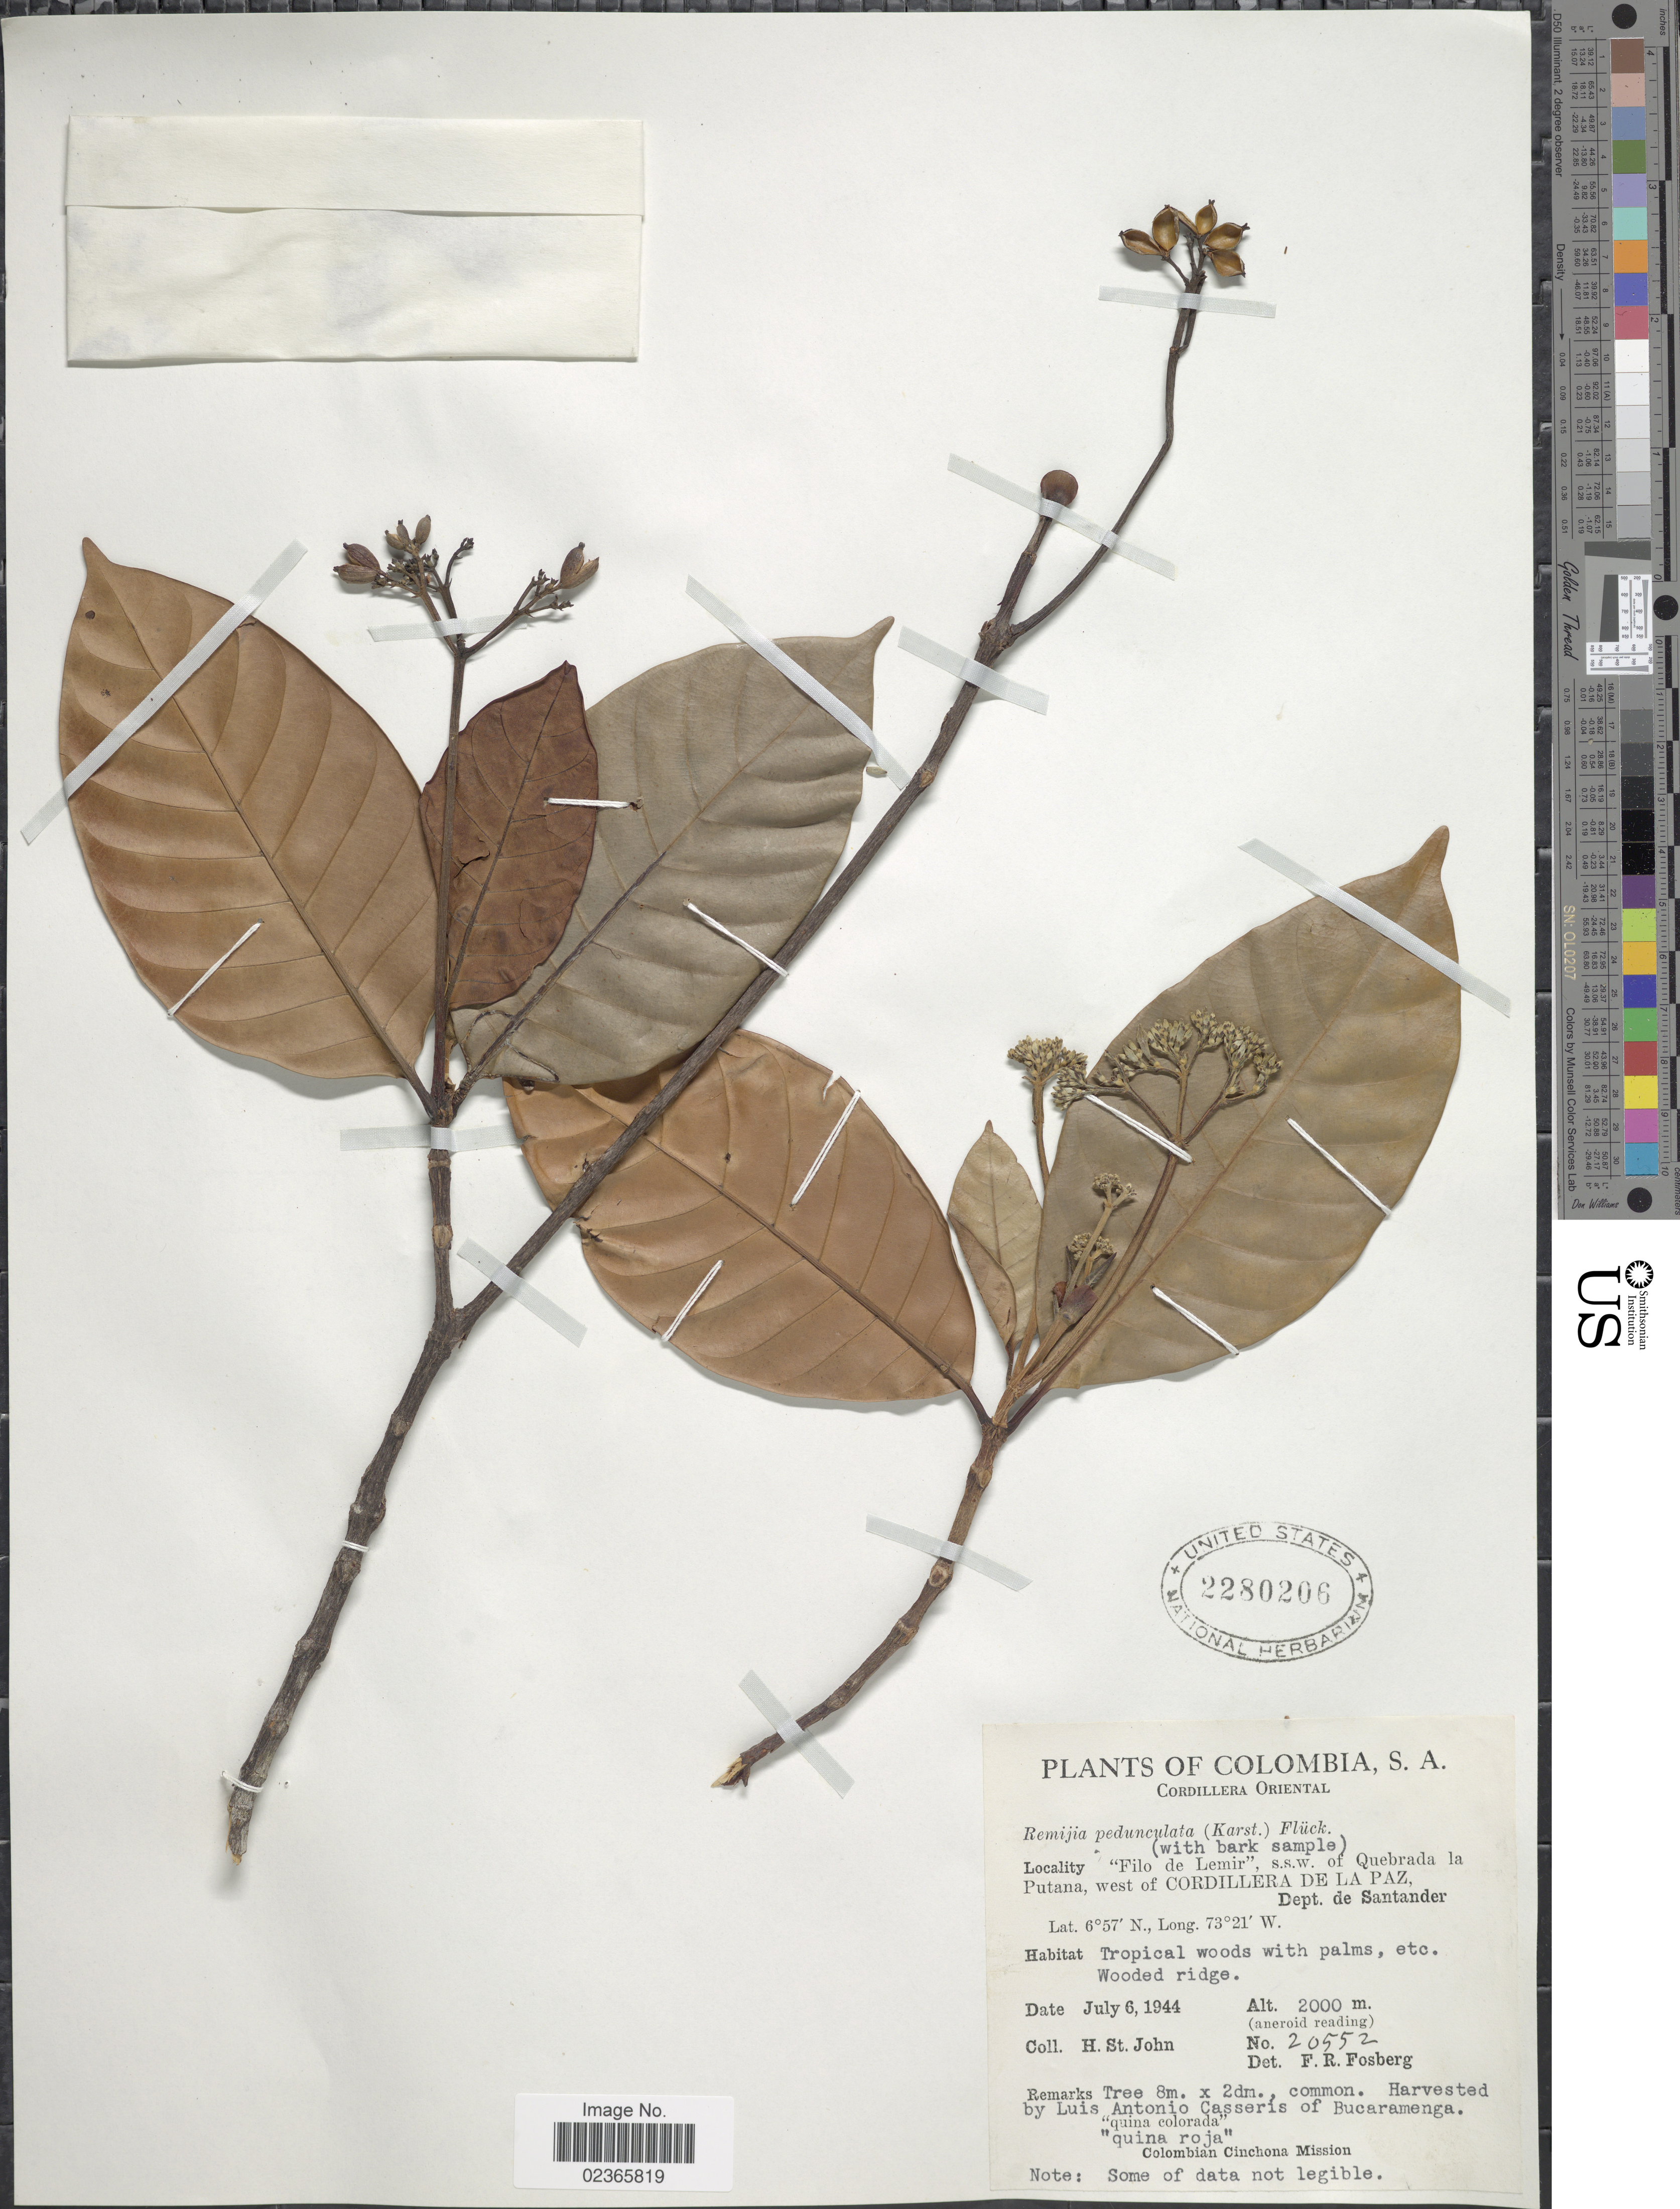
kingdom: Plantae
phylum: Tracheophyta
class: Magnoliopsida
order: Gentianales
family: Rubiaceae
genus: Remijia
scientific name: Remijia pedunculata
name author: (H. Karst.) Fluck.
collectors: H. St. John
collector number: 20552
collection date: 1944-07-06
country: Colombia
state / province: Santander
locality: Cordillera Oriental, "Filo de Lemir" , s.s.w. of Quebrada la Putana, west of Cordillera de La Paz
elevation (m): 2000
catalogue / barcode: US 2280206